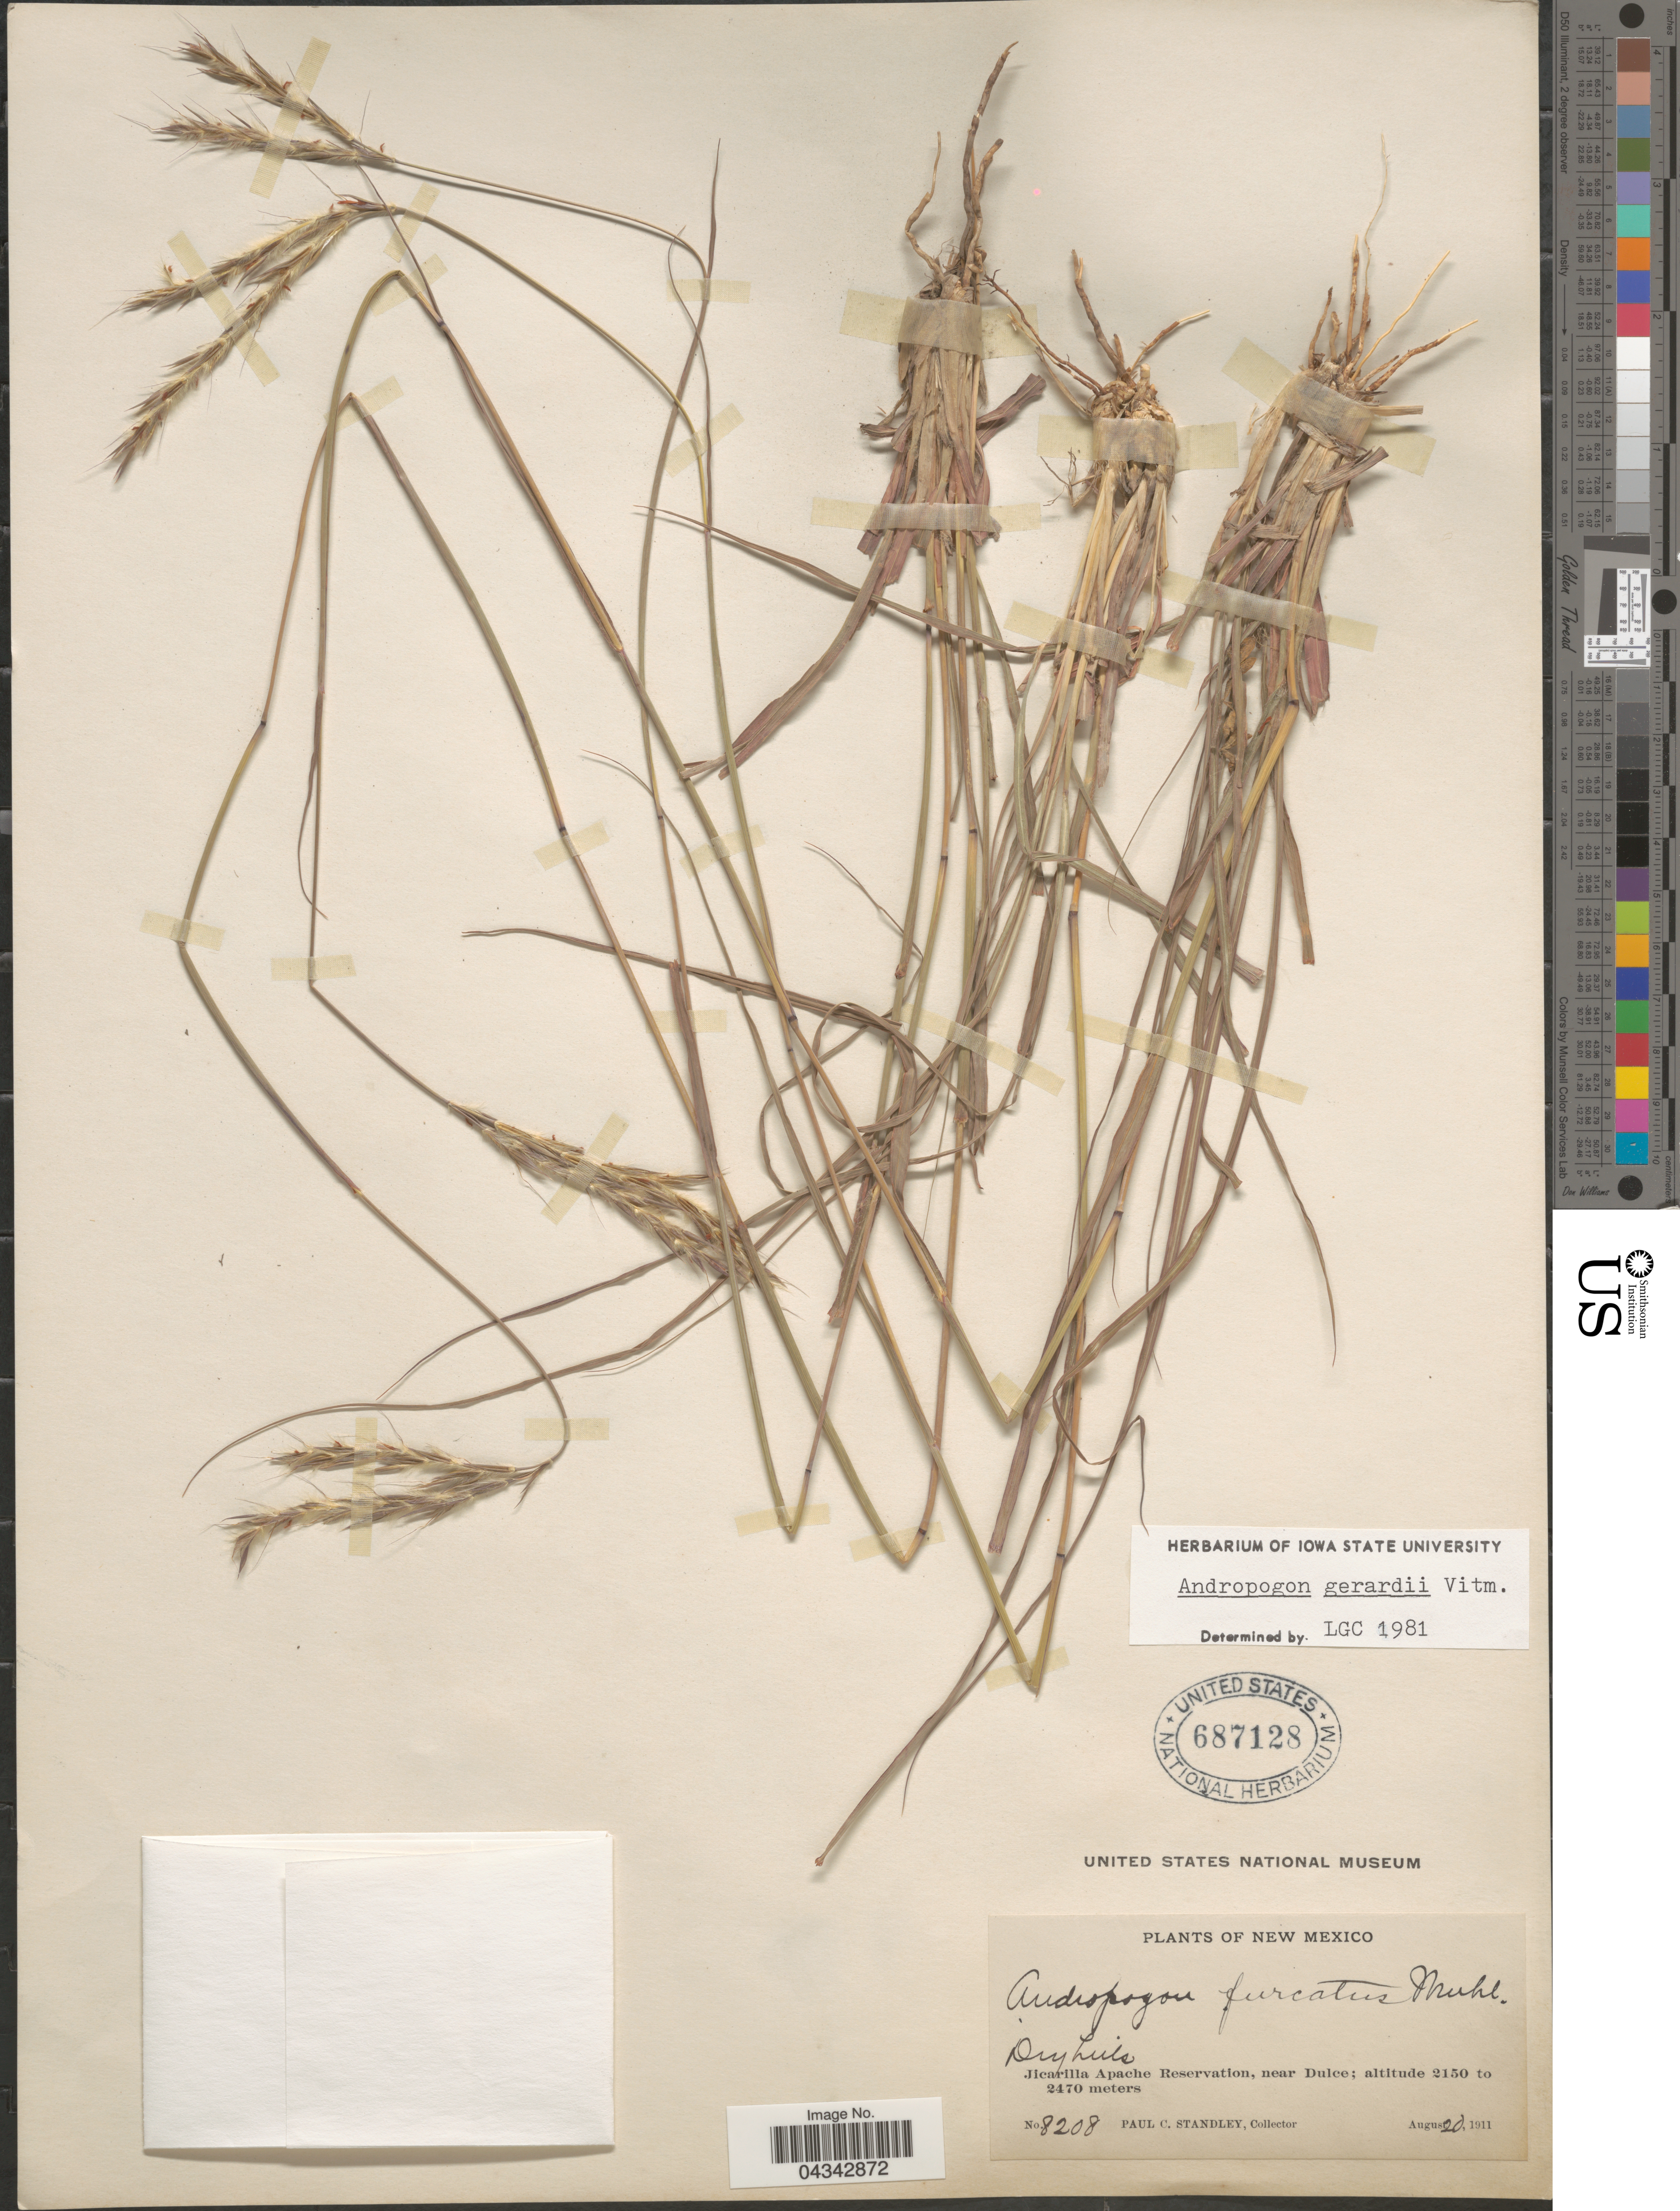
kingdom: Plantae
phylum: Tracheophyta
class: Liliopsida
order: Poales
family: Poaceae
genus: Andropogon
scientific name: Andropogon gerardii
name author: Vitman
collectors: P. C. Standley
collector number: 8208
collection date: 1911-08-20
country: United States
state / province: New Mexico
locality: Dry hills. Jicarilla Apache Reservation, near Dulce.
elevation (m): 2150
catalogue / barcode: US 687128